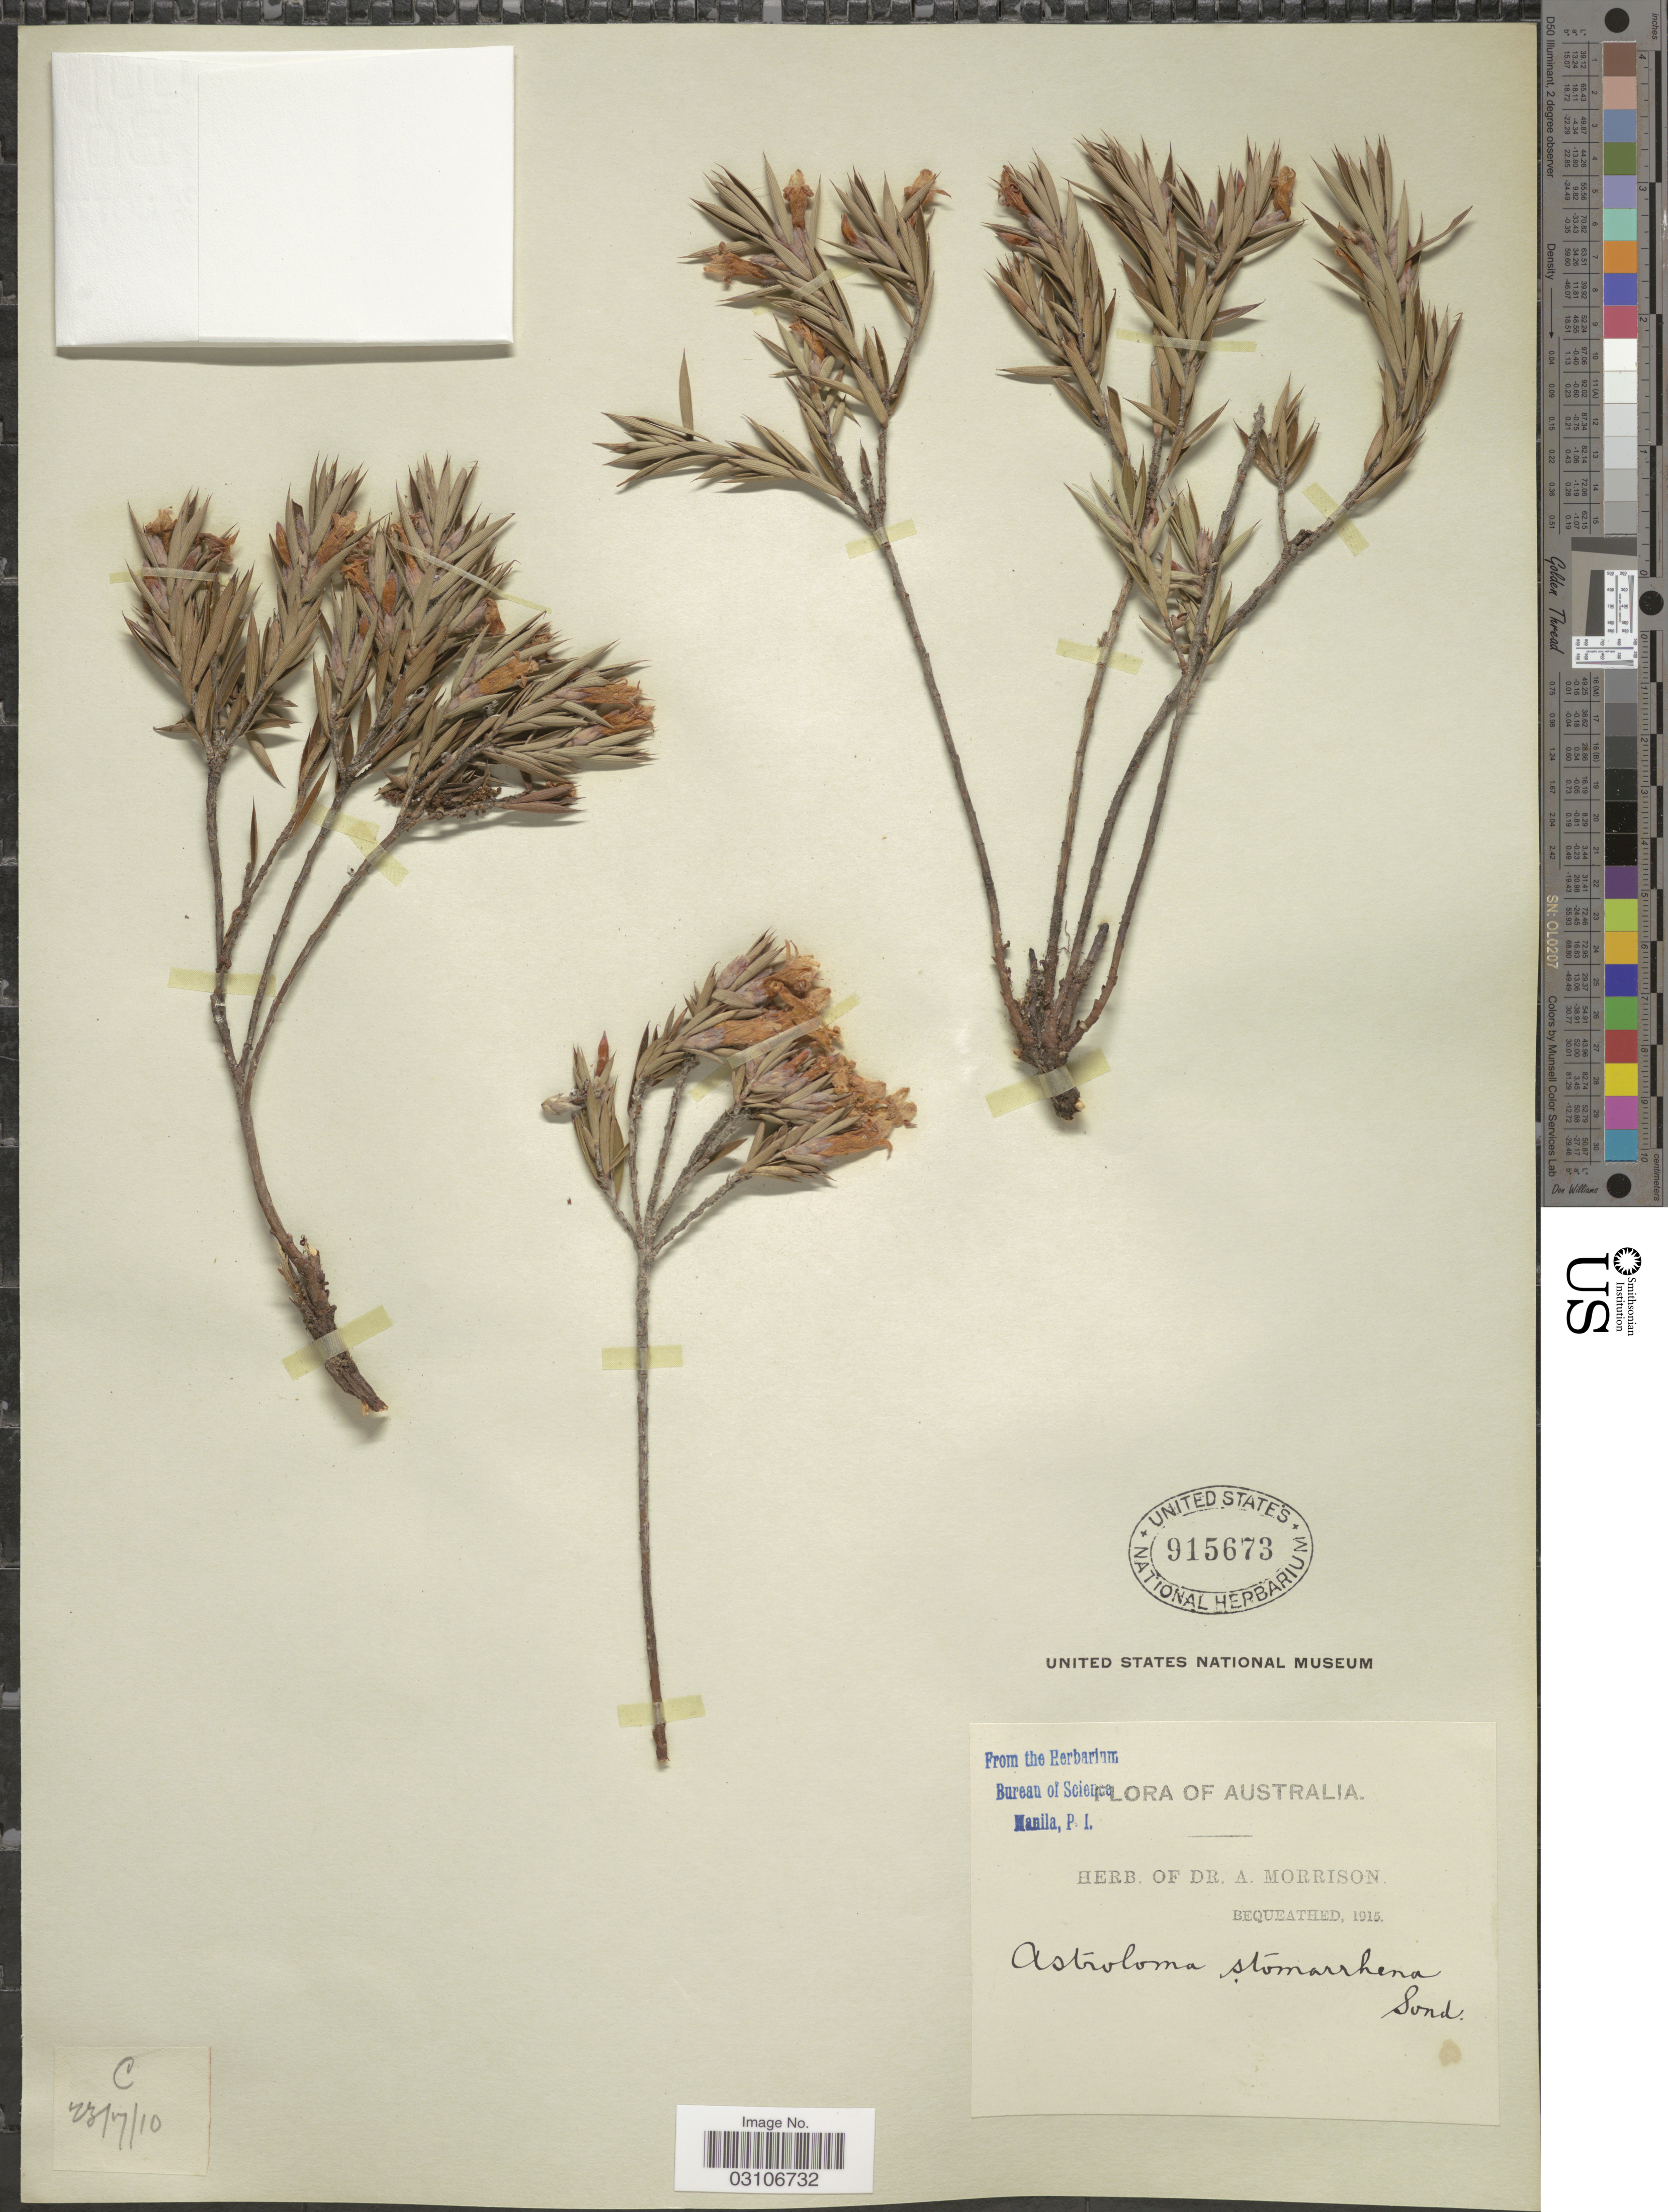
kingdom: Plantae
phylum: Tracheophyta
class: Magnoliopsida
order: Ericales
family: Ericaceae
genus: Astroloma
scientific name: Astroloma stomarrhena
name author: Sond.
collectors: ex herb. Dr. A. Morrison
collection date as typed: Transcribed d/m/y: 23/7/10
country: Australia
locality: C.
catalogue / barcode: US 915673